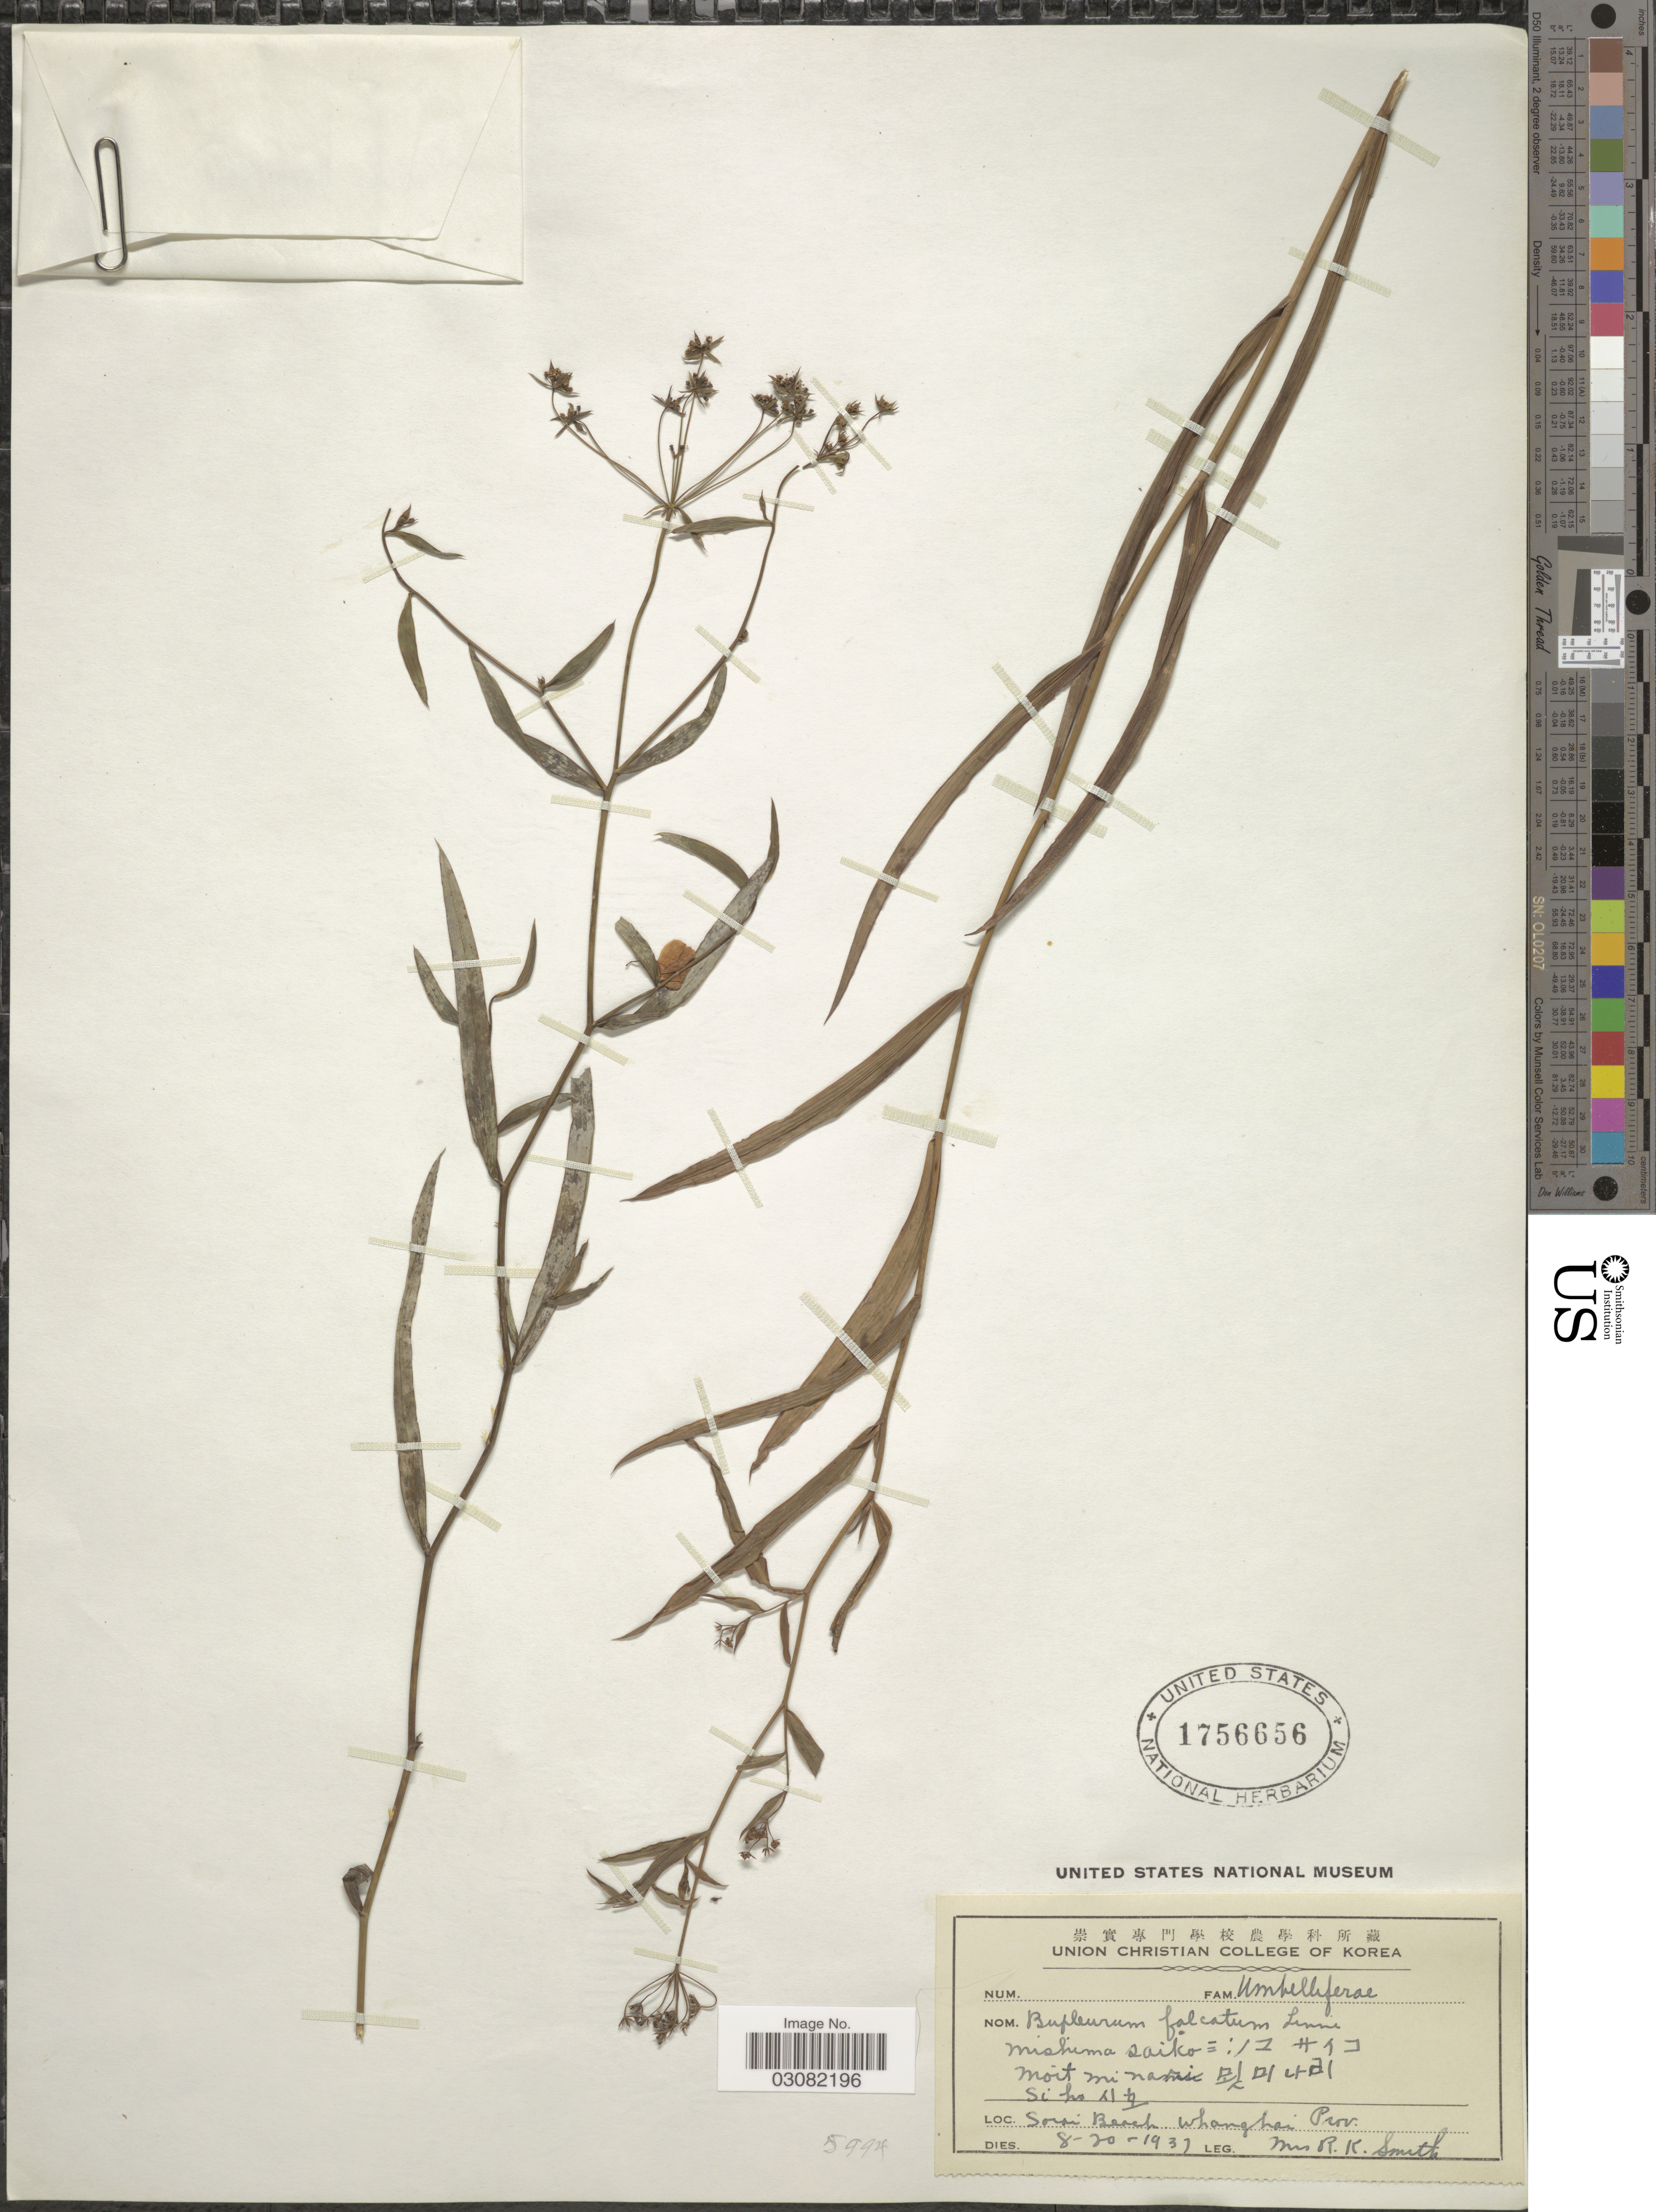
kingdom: Plantae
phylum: Tracheophyta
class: Magnoliopsida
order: Apiales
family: Apiaceae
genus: Bupleurum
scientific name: Bupleurum falcatum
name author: L.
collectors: R. Smith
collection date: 1937-08-20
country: North Korea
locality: Sorai Beach. Whanghai Prov.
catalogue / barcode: US 1756656